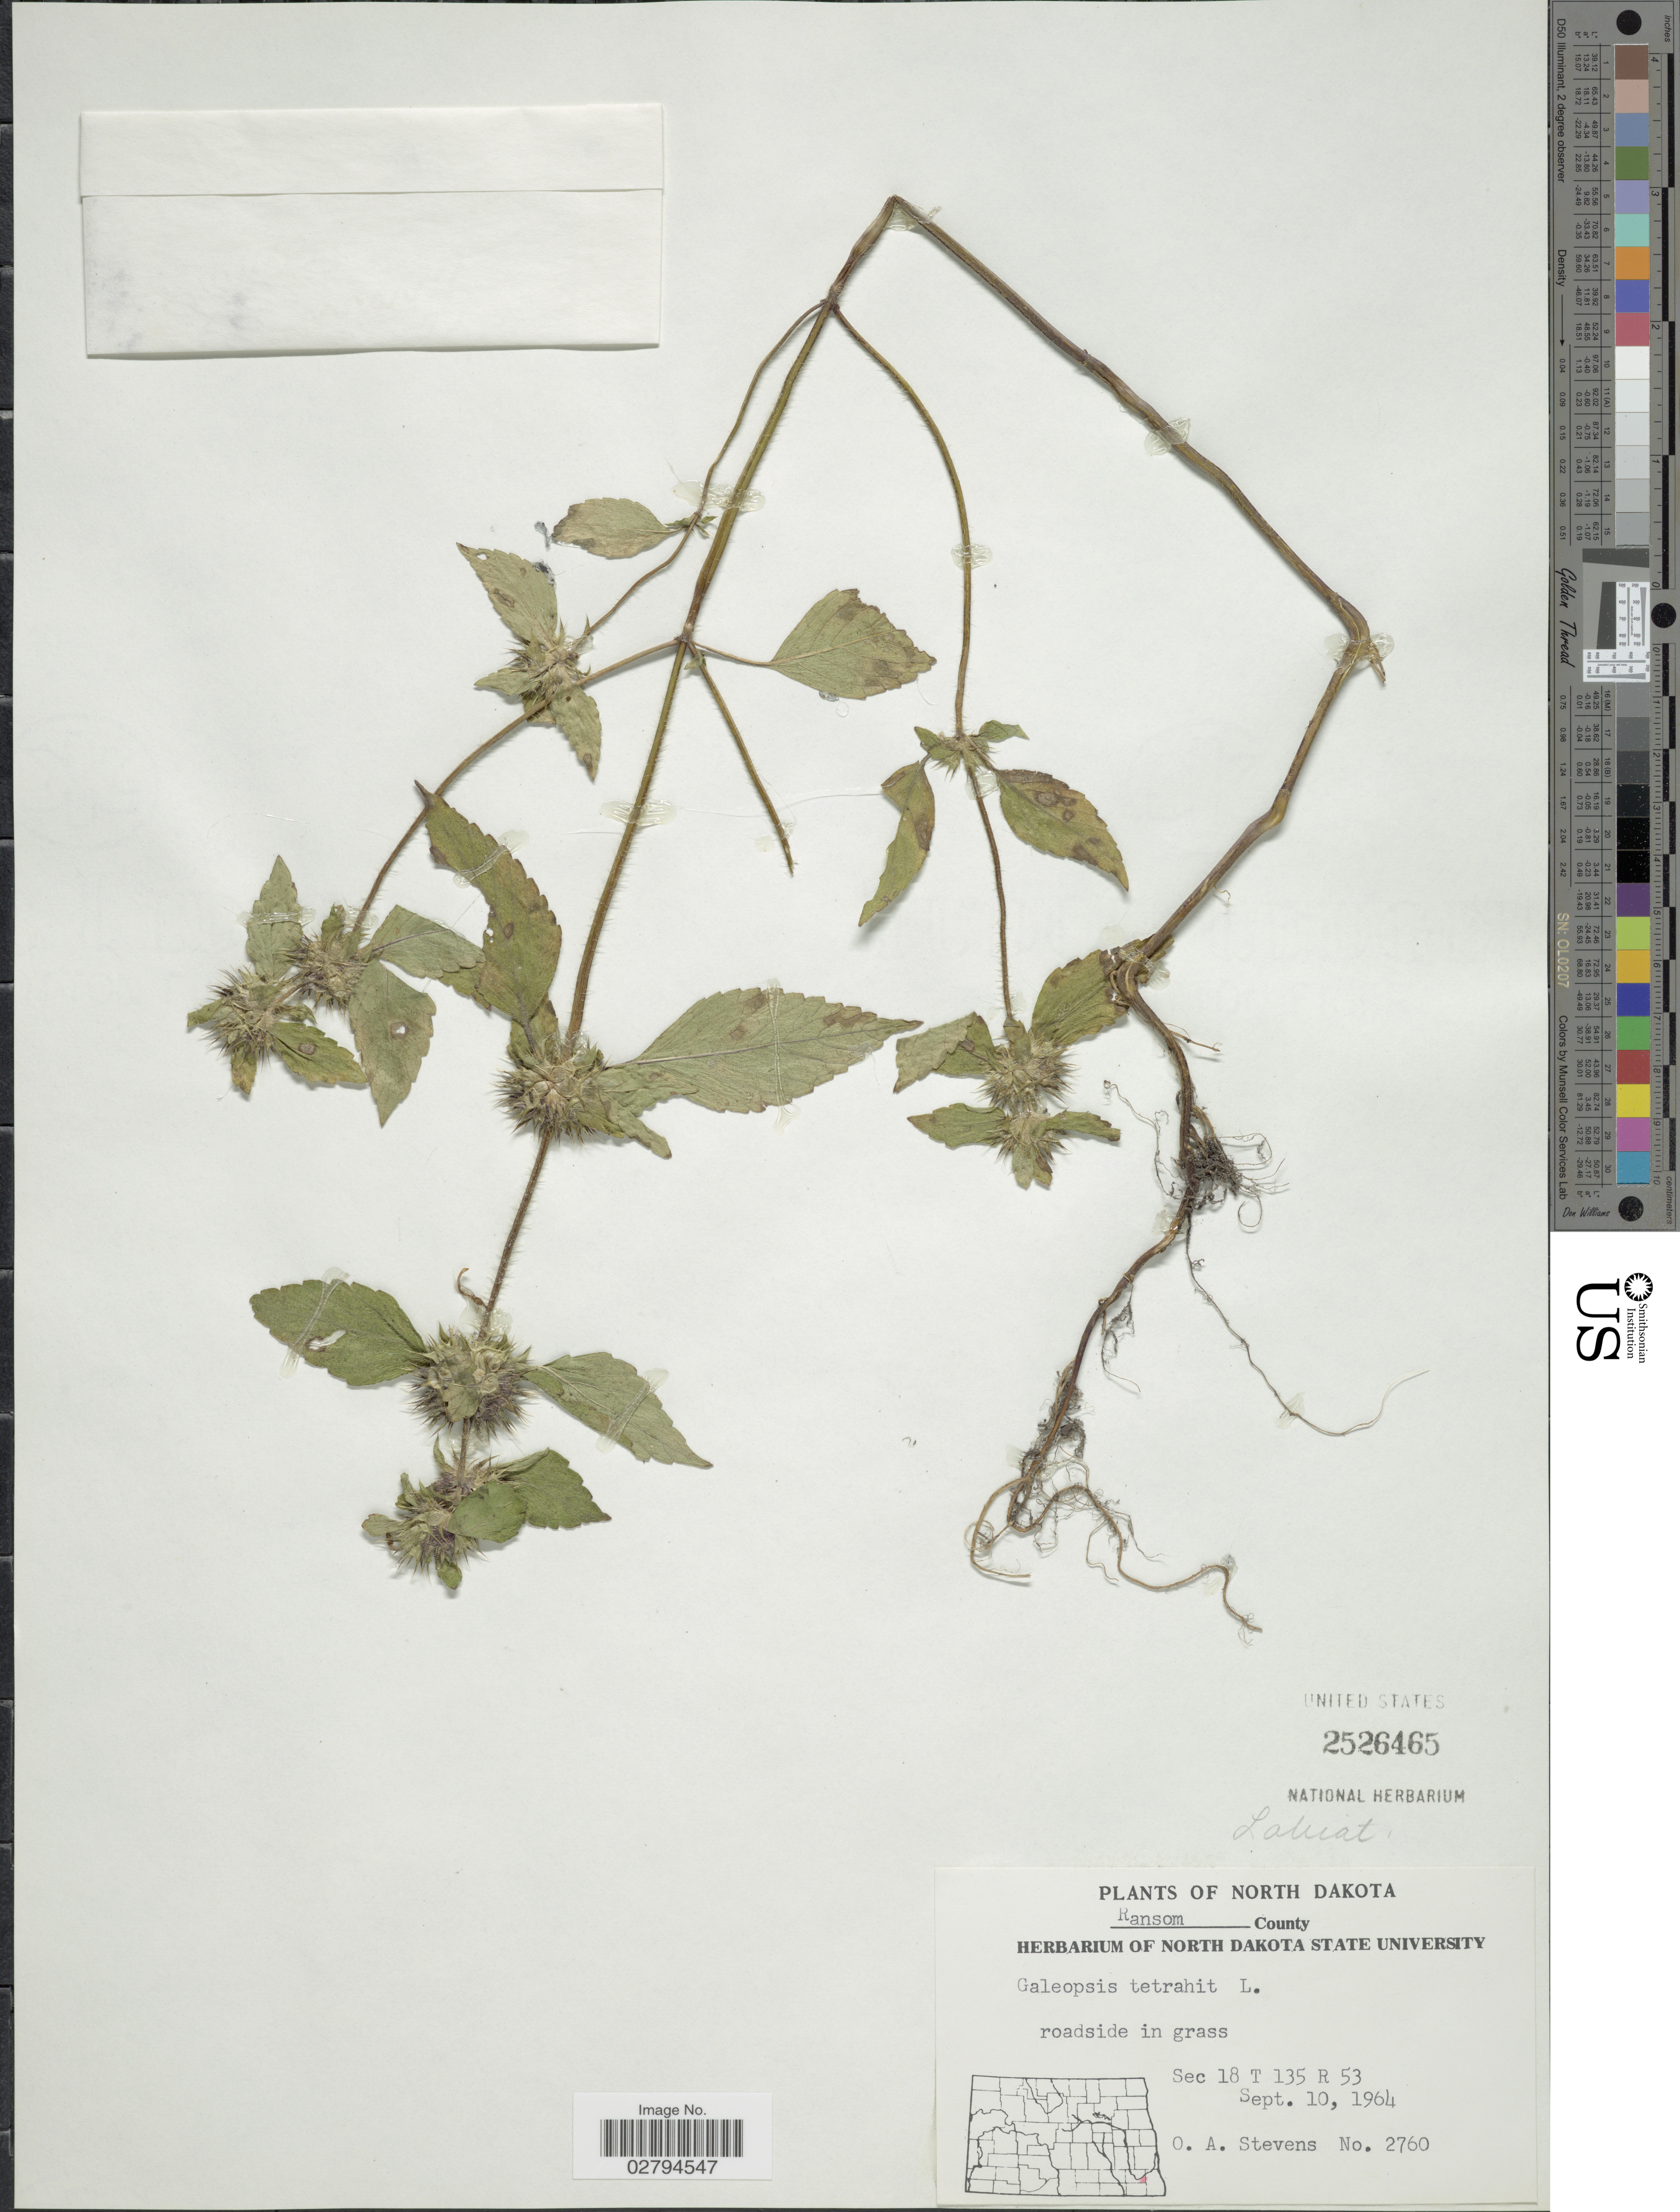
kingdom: Plantae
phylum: Tracheophyta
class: Magnoliopsida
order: Lamiales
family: Lamiaceae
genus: Galeopsis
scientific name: Galeopsis tetrahit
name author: L.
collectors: O. A. Stevens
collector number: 2760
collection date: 1964-09-10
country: United States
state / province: North Dakota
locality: Ransom County. Sec 18 T 135 R 53.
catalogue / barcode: US 2526465